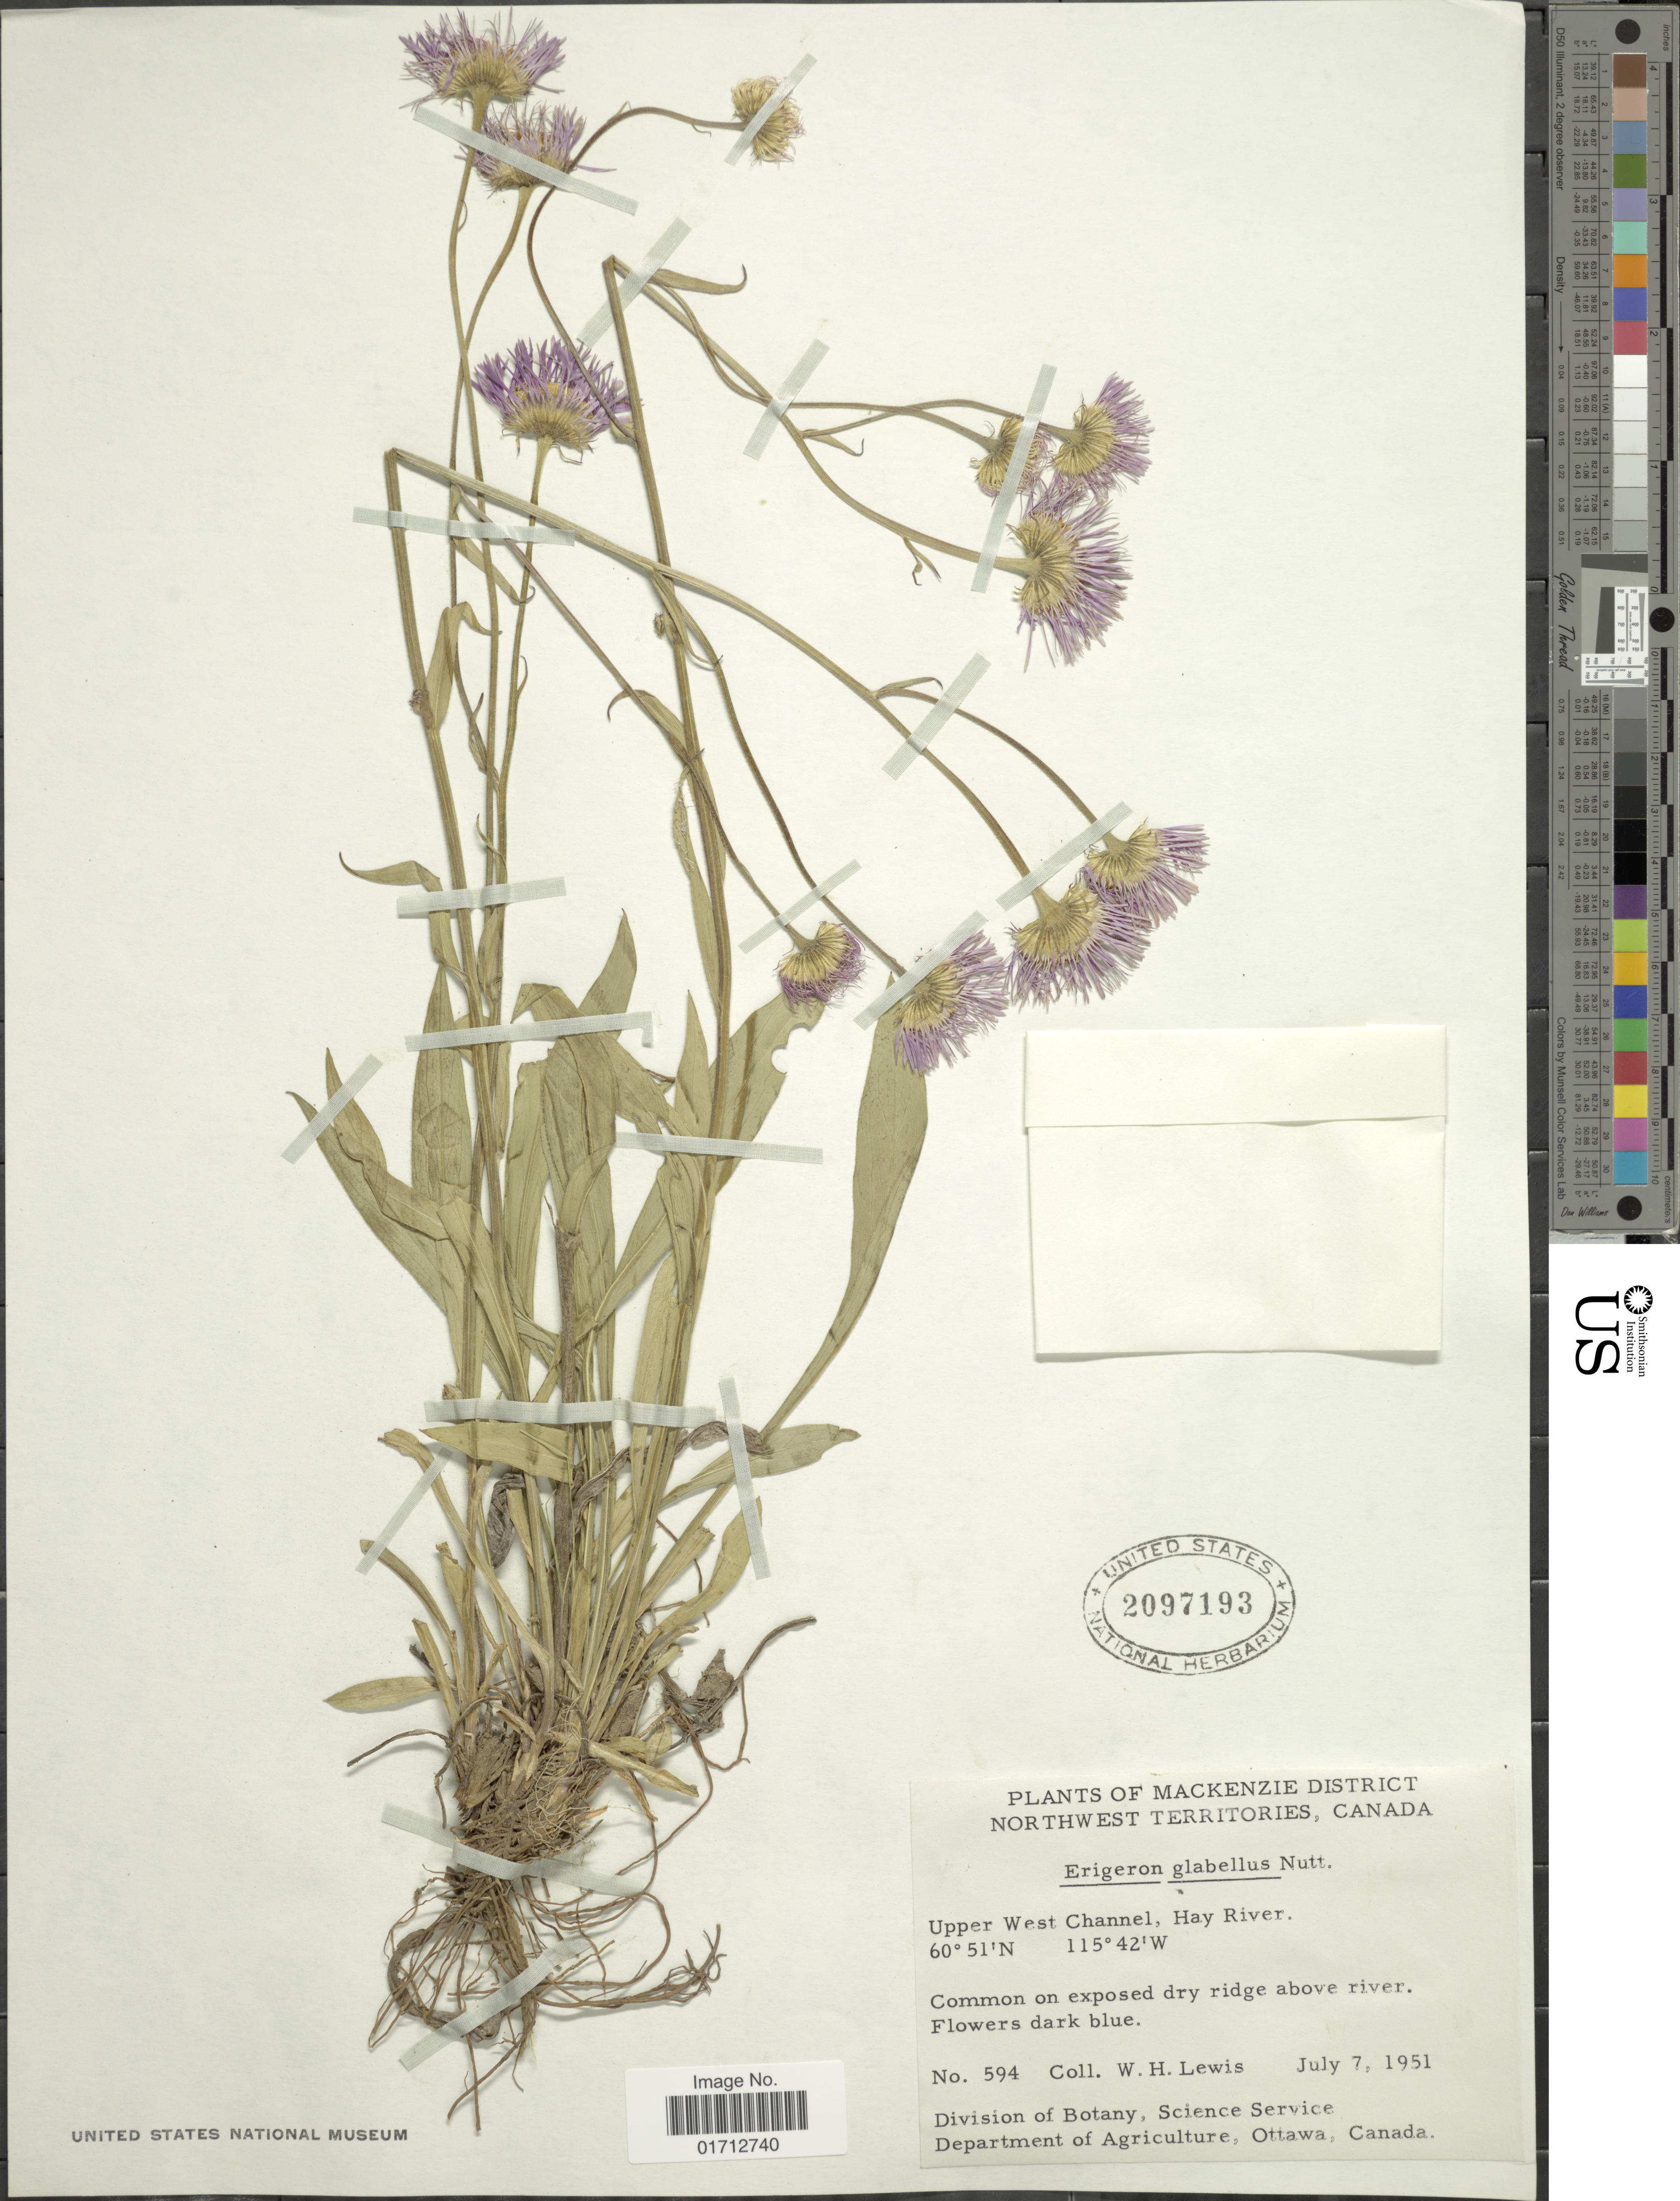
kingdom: Plantae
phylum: Tracheophyta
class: Magnoliopsida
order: Asterales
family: Asteraceae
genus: Erigeron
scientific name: Erigeron glabellus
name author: Nutt.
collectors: W. H. Lewis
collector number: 594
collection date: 1951-07-07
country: Canada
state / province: Northwest Territories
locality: Mackenzie District, Northwest Territories, Upper West Channel, Hay River.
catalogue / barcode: US 2097193